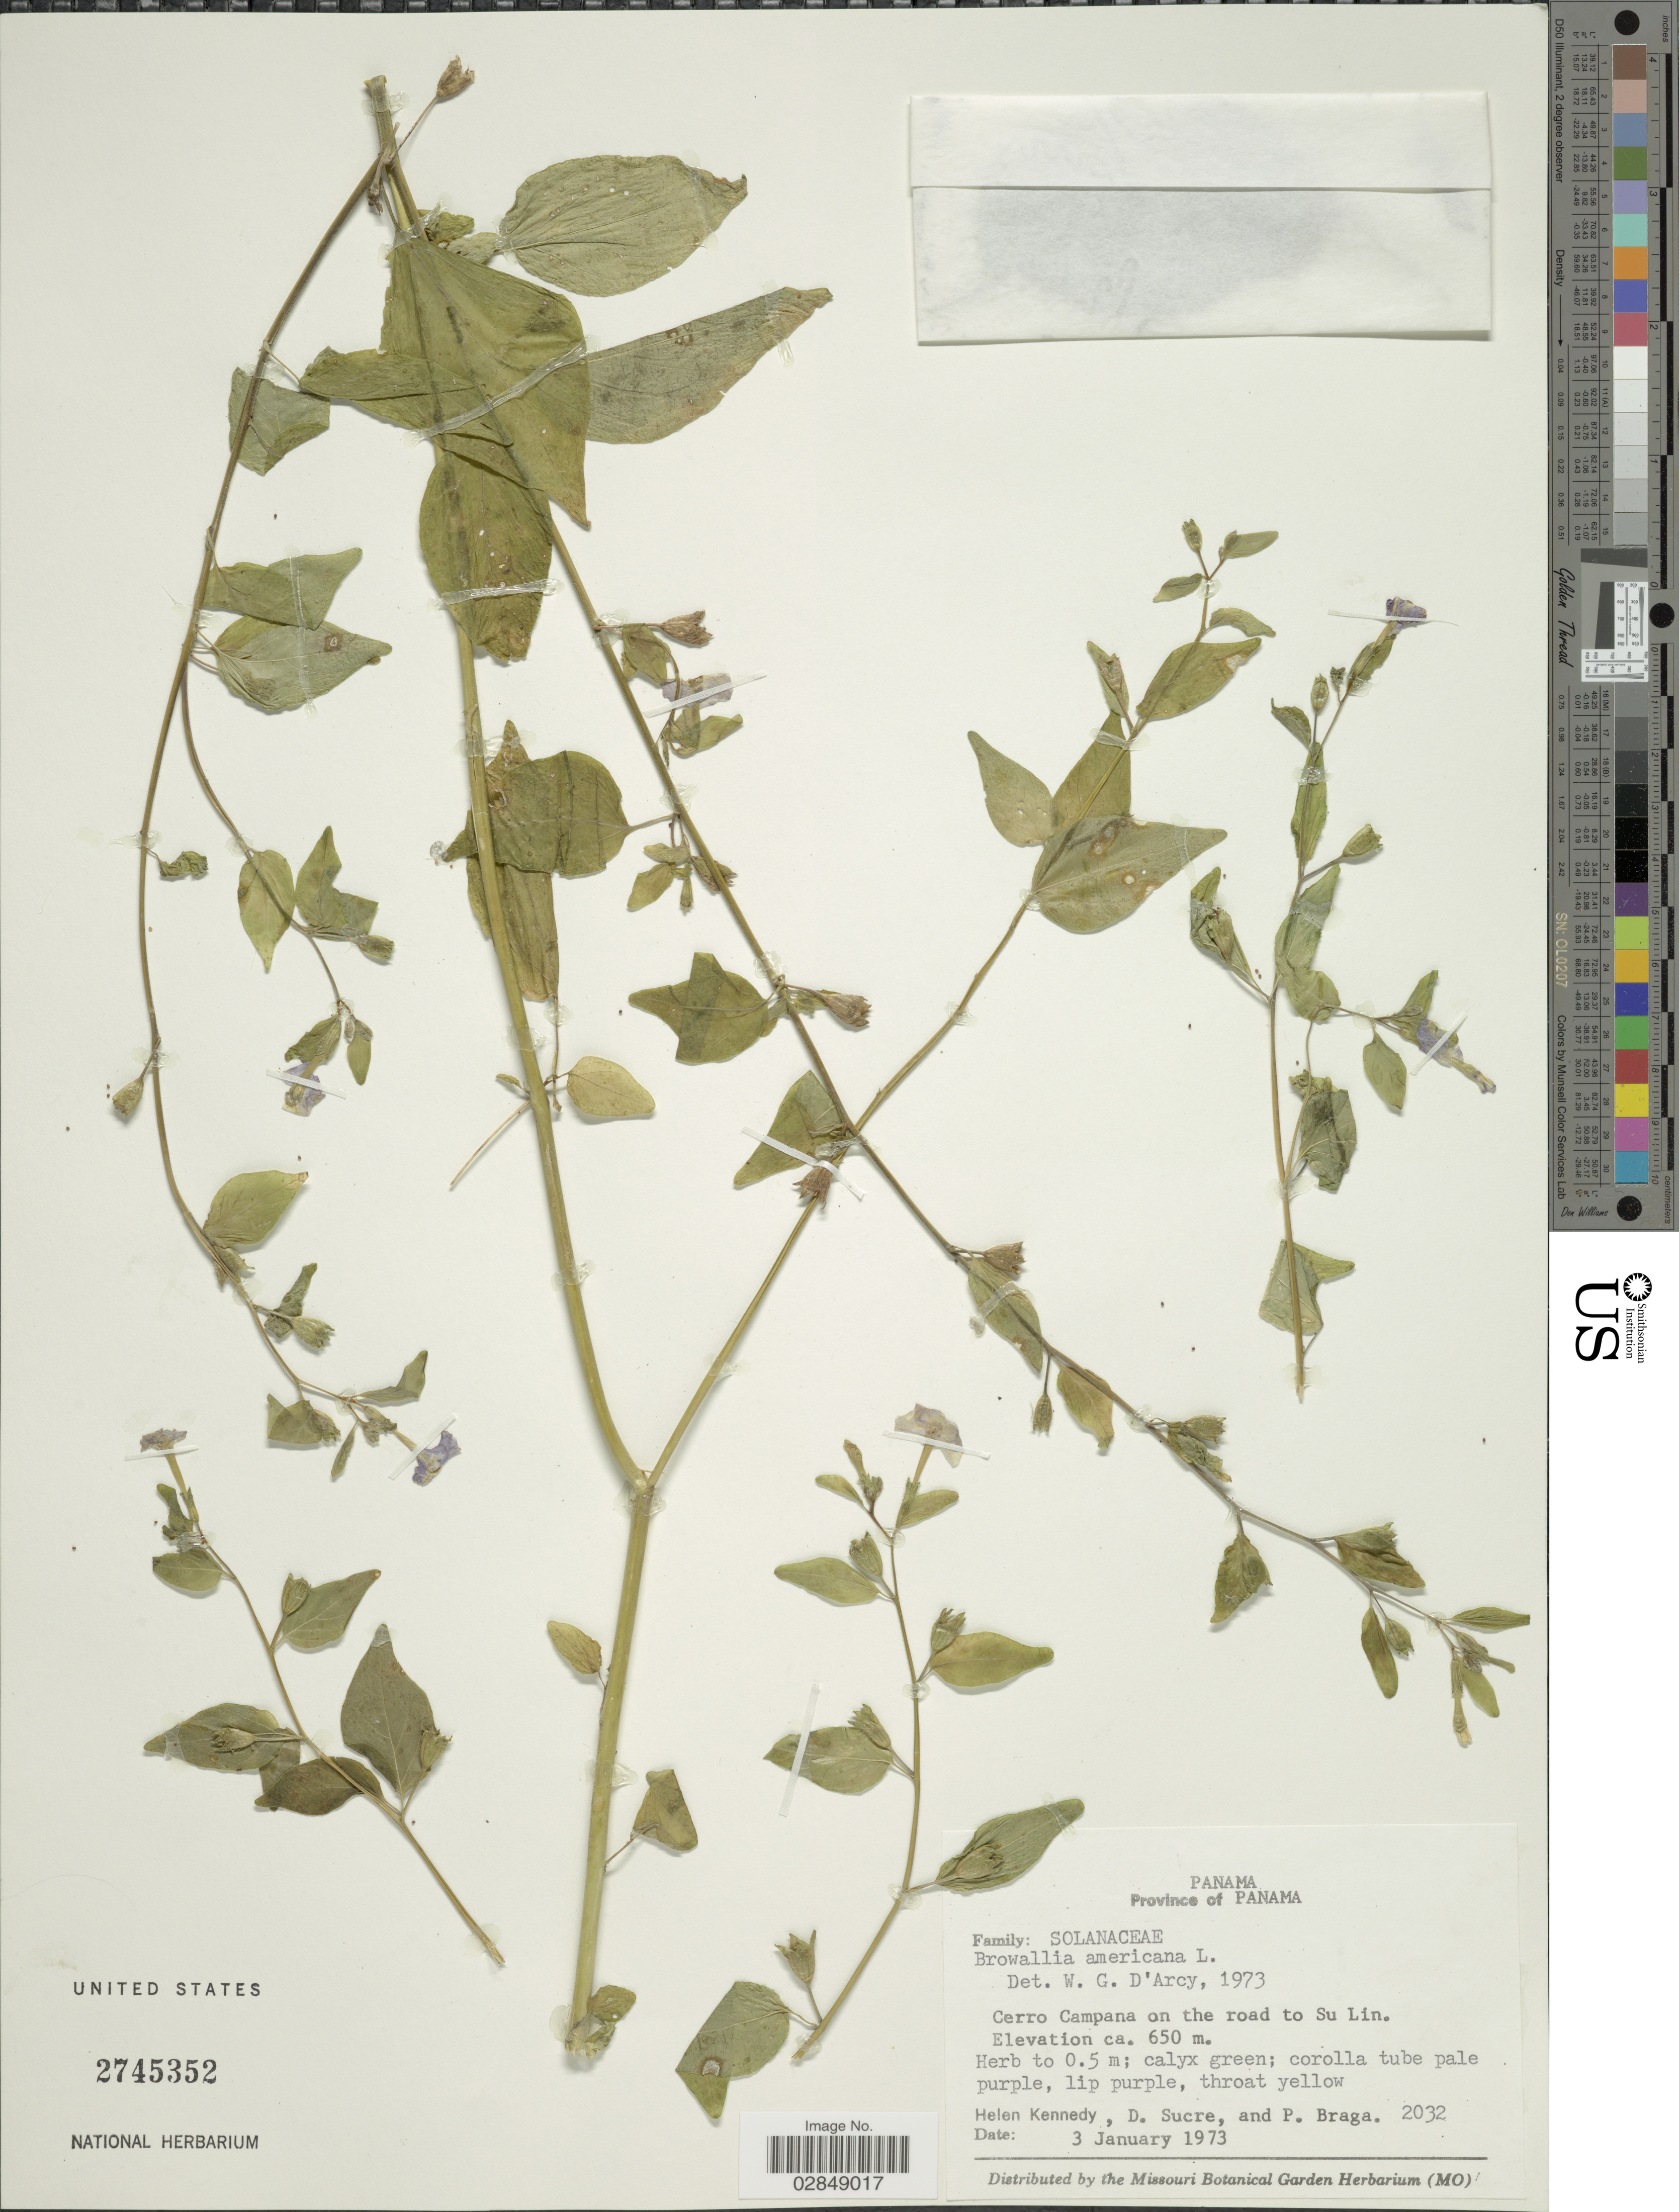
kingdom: Plantae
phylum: Tracheophyta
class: Magnoliopsida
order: Solanales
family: Solanaceae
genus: Browallia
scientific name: Browallia americana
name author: L.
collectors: H. Kennedy, D. Sucre & P. I. S. Braga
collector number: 2032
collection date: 1973-01-03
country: Panama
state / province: Panamá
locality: Cerro Campana on the road to Su Lin.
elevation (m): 650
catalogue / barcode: US 2745352